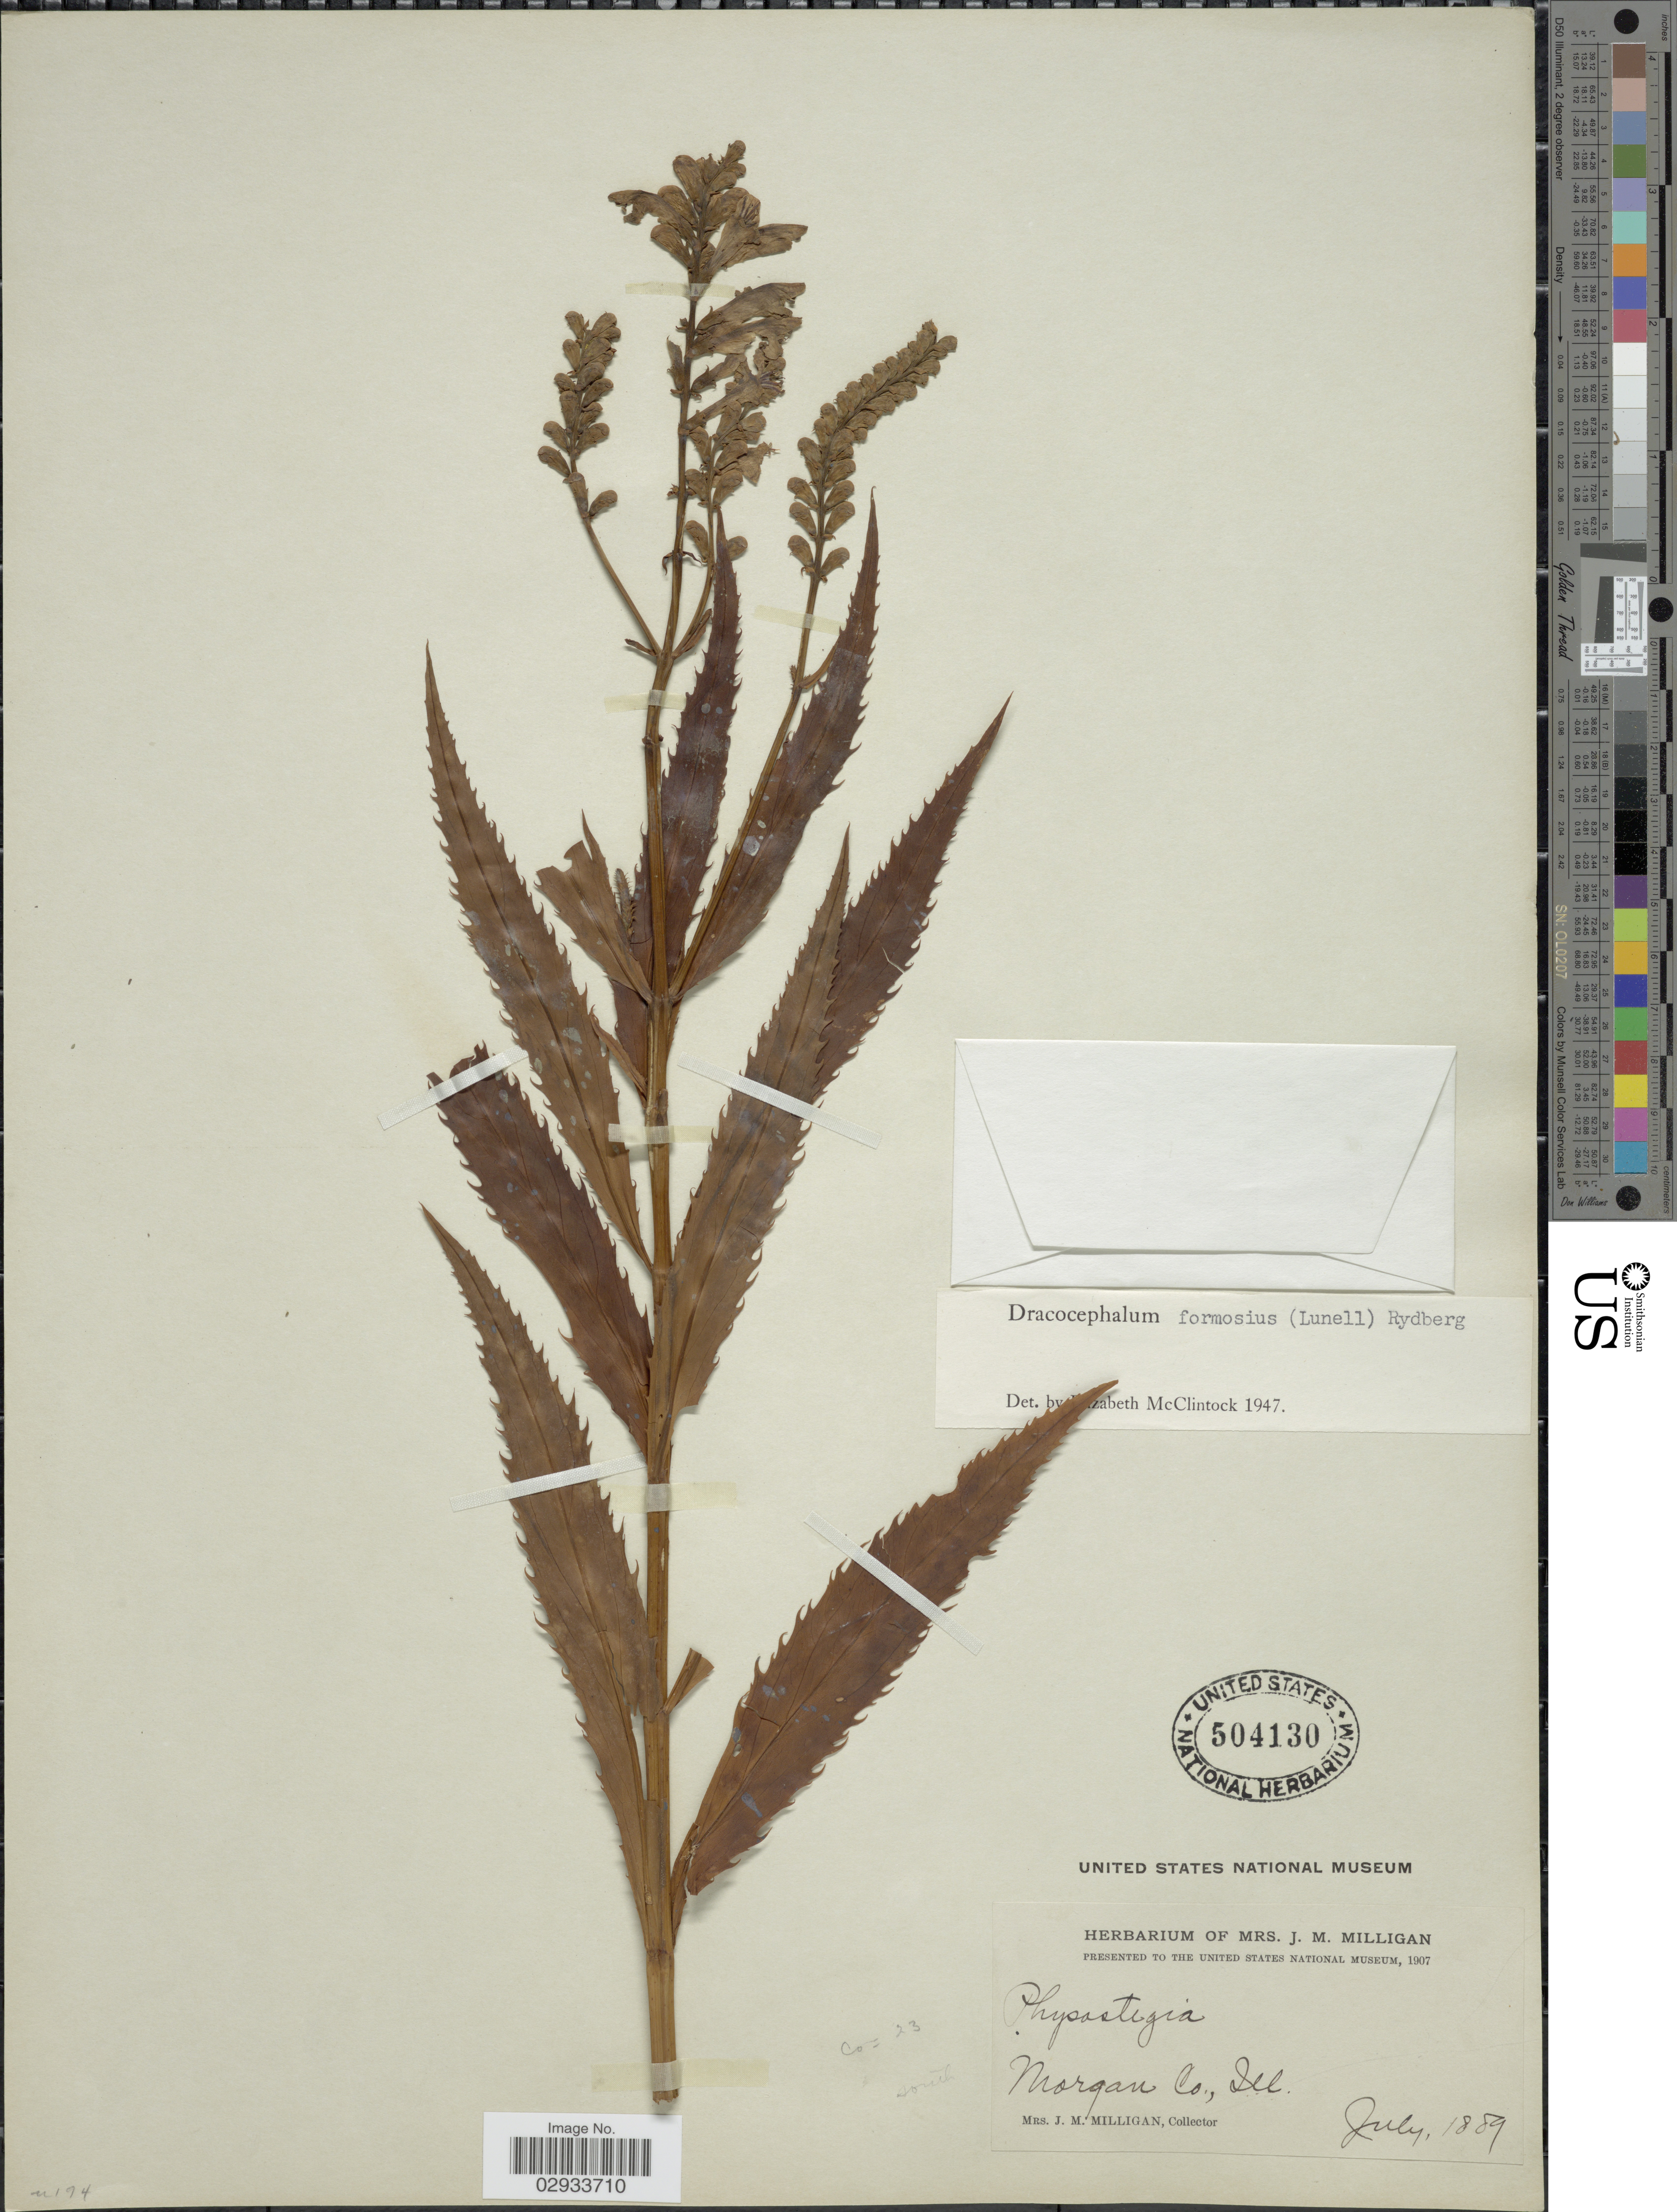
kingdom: Plantae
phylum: Tracheophyta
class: Magnoliopsida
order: Lamiales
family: Lamiaceae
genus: Physostegia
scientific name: Physostegia formosior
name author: Lunell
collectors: J. Milligan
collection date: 1889-07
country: United States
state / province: Illinois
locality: Morgan Co., Ill.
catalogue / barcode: US 504130